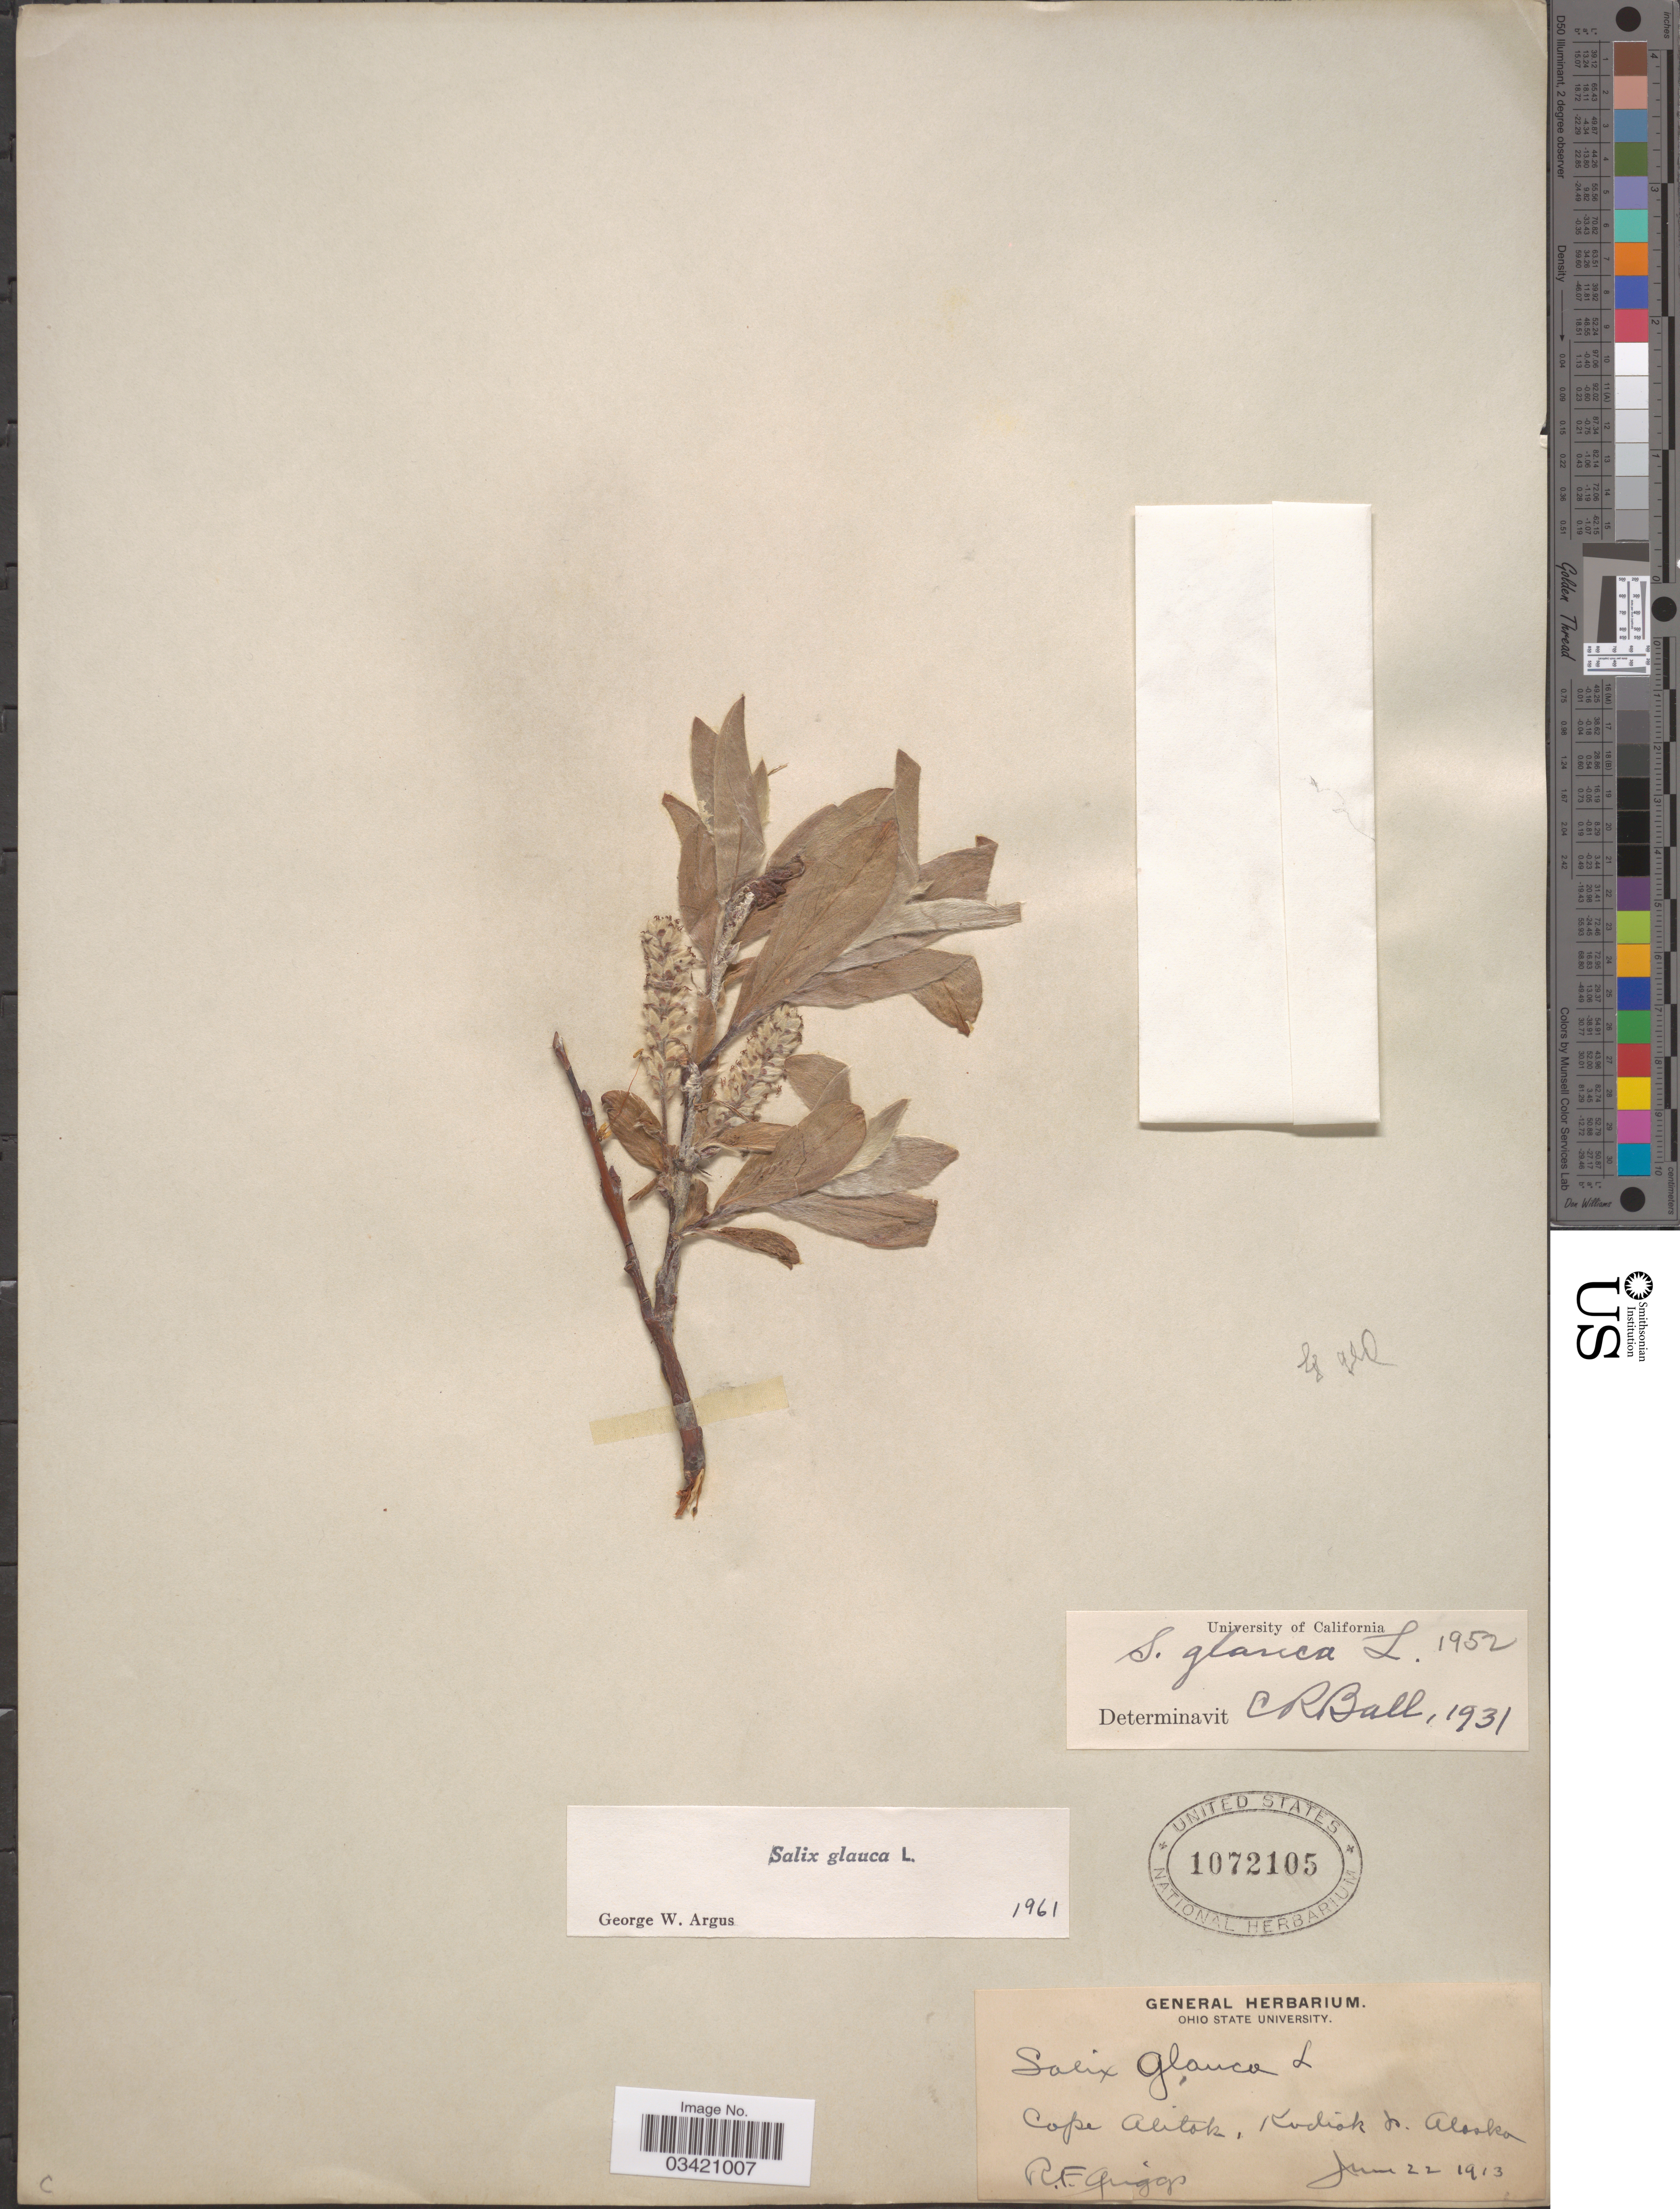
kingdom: Plantae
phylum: Tracheophyta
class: Magnoliopsida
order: Malpighiales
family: Salicaceae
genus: Salix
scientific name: Salix glauca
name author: L.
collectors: R. F. Griggs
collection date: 1913-06-22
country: United States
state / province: Alaska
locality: Cape Alitak, Kodiak Is.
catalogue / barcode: US 1072105